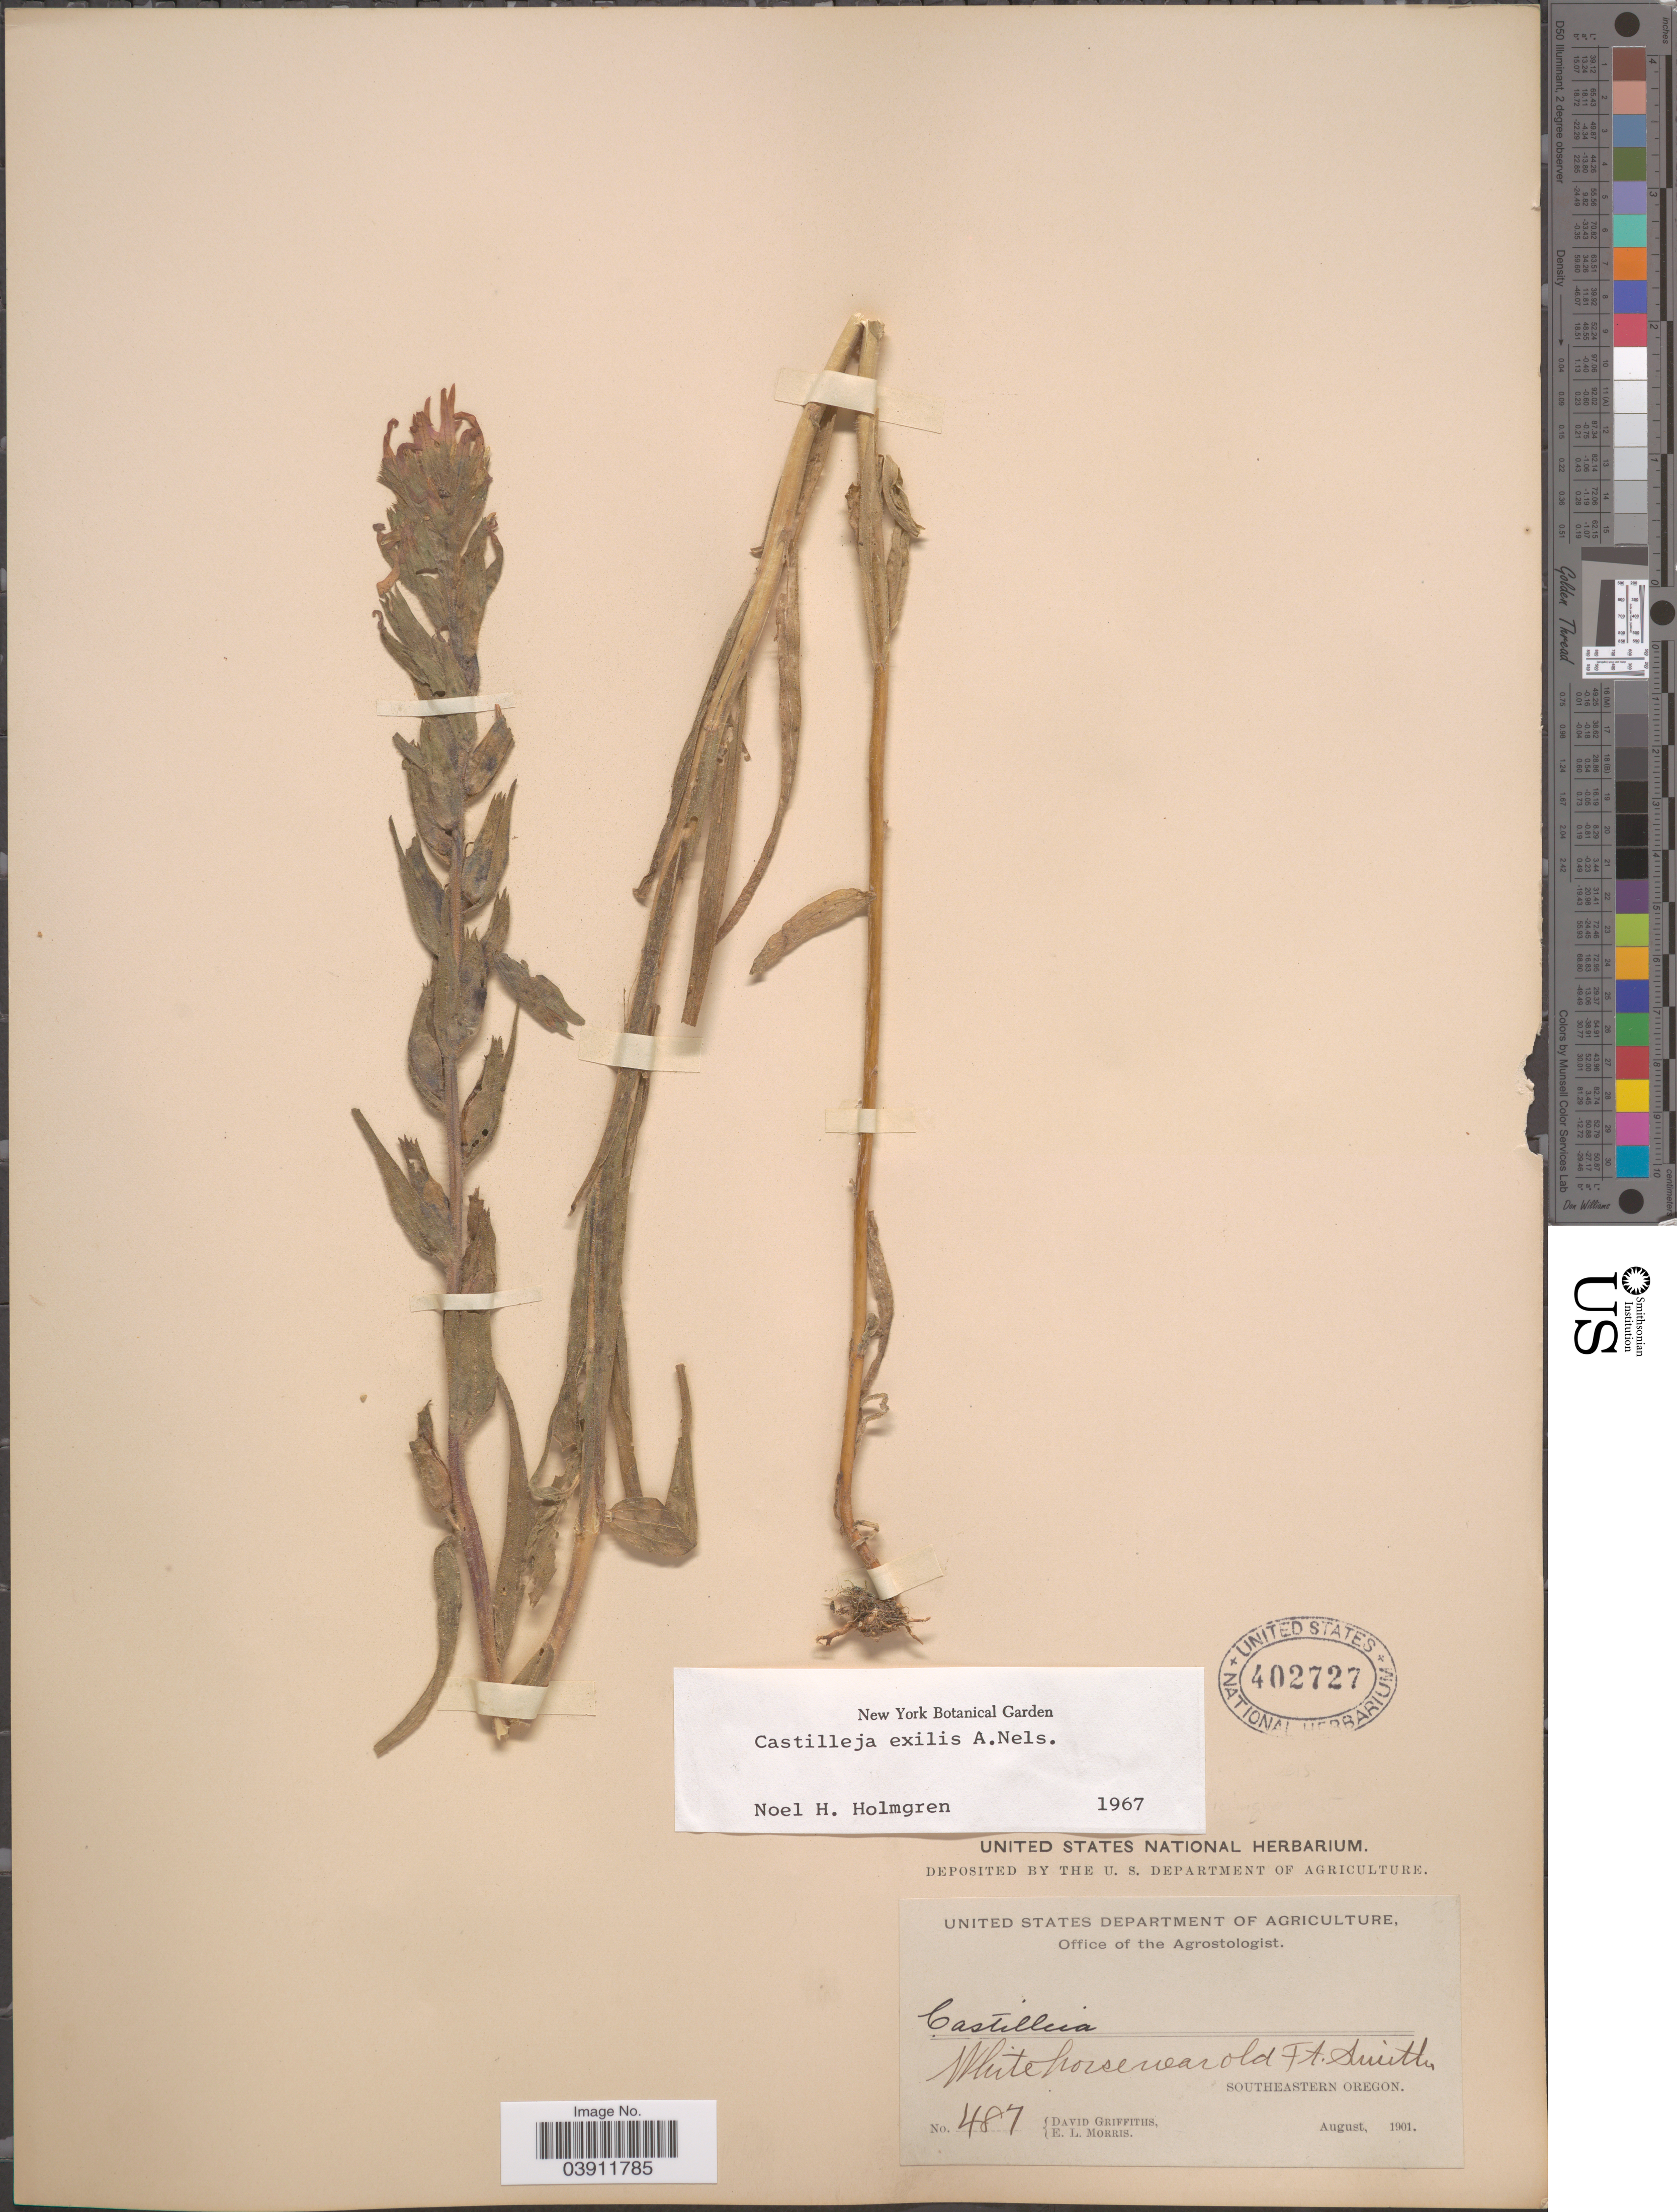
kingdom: Plantae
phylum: Tracheophyta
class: Magnoliopsida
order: Lamiales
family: Orobanchaceae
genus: Castilleja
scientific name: Castilleja exilis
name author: A. Nelson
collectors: D. Griffiths & E. Morris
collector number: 487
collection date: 1901-08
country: United States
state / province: Oregon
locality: White horse near Old Ft. Smith. Southeastern Oregon.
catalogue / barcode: US 402727